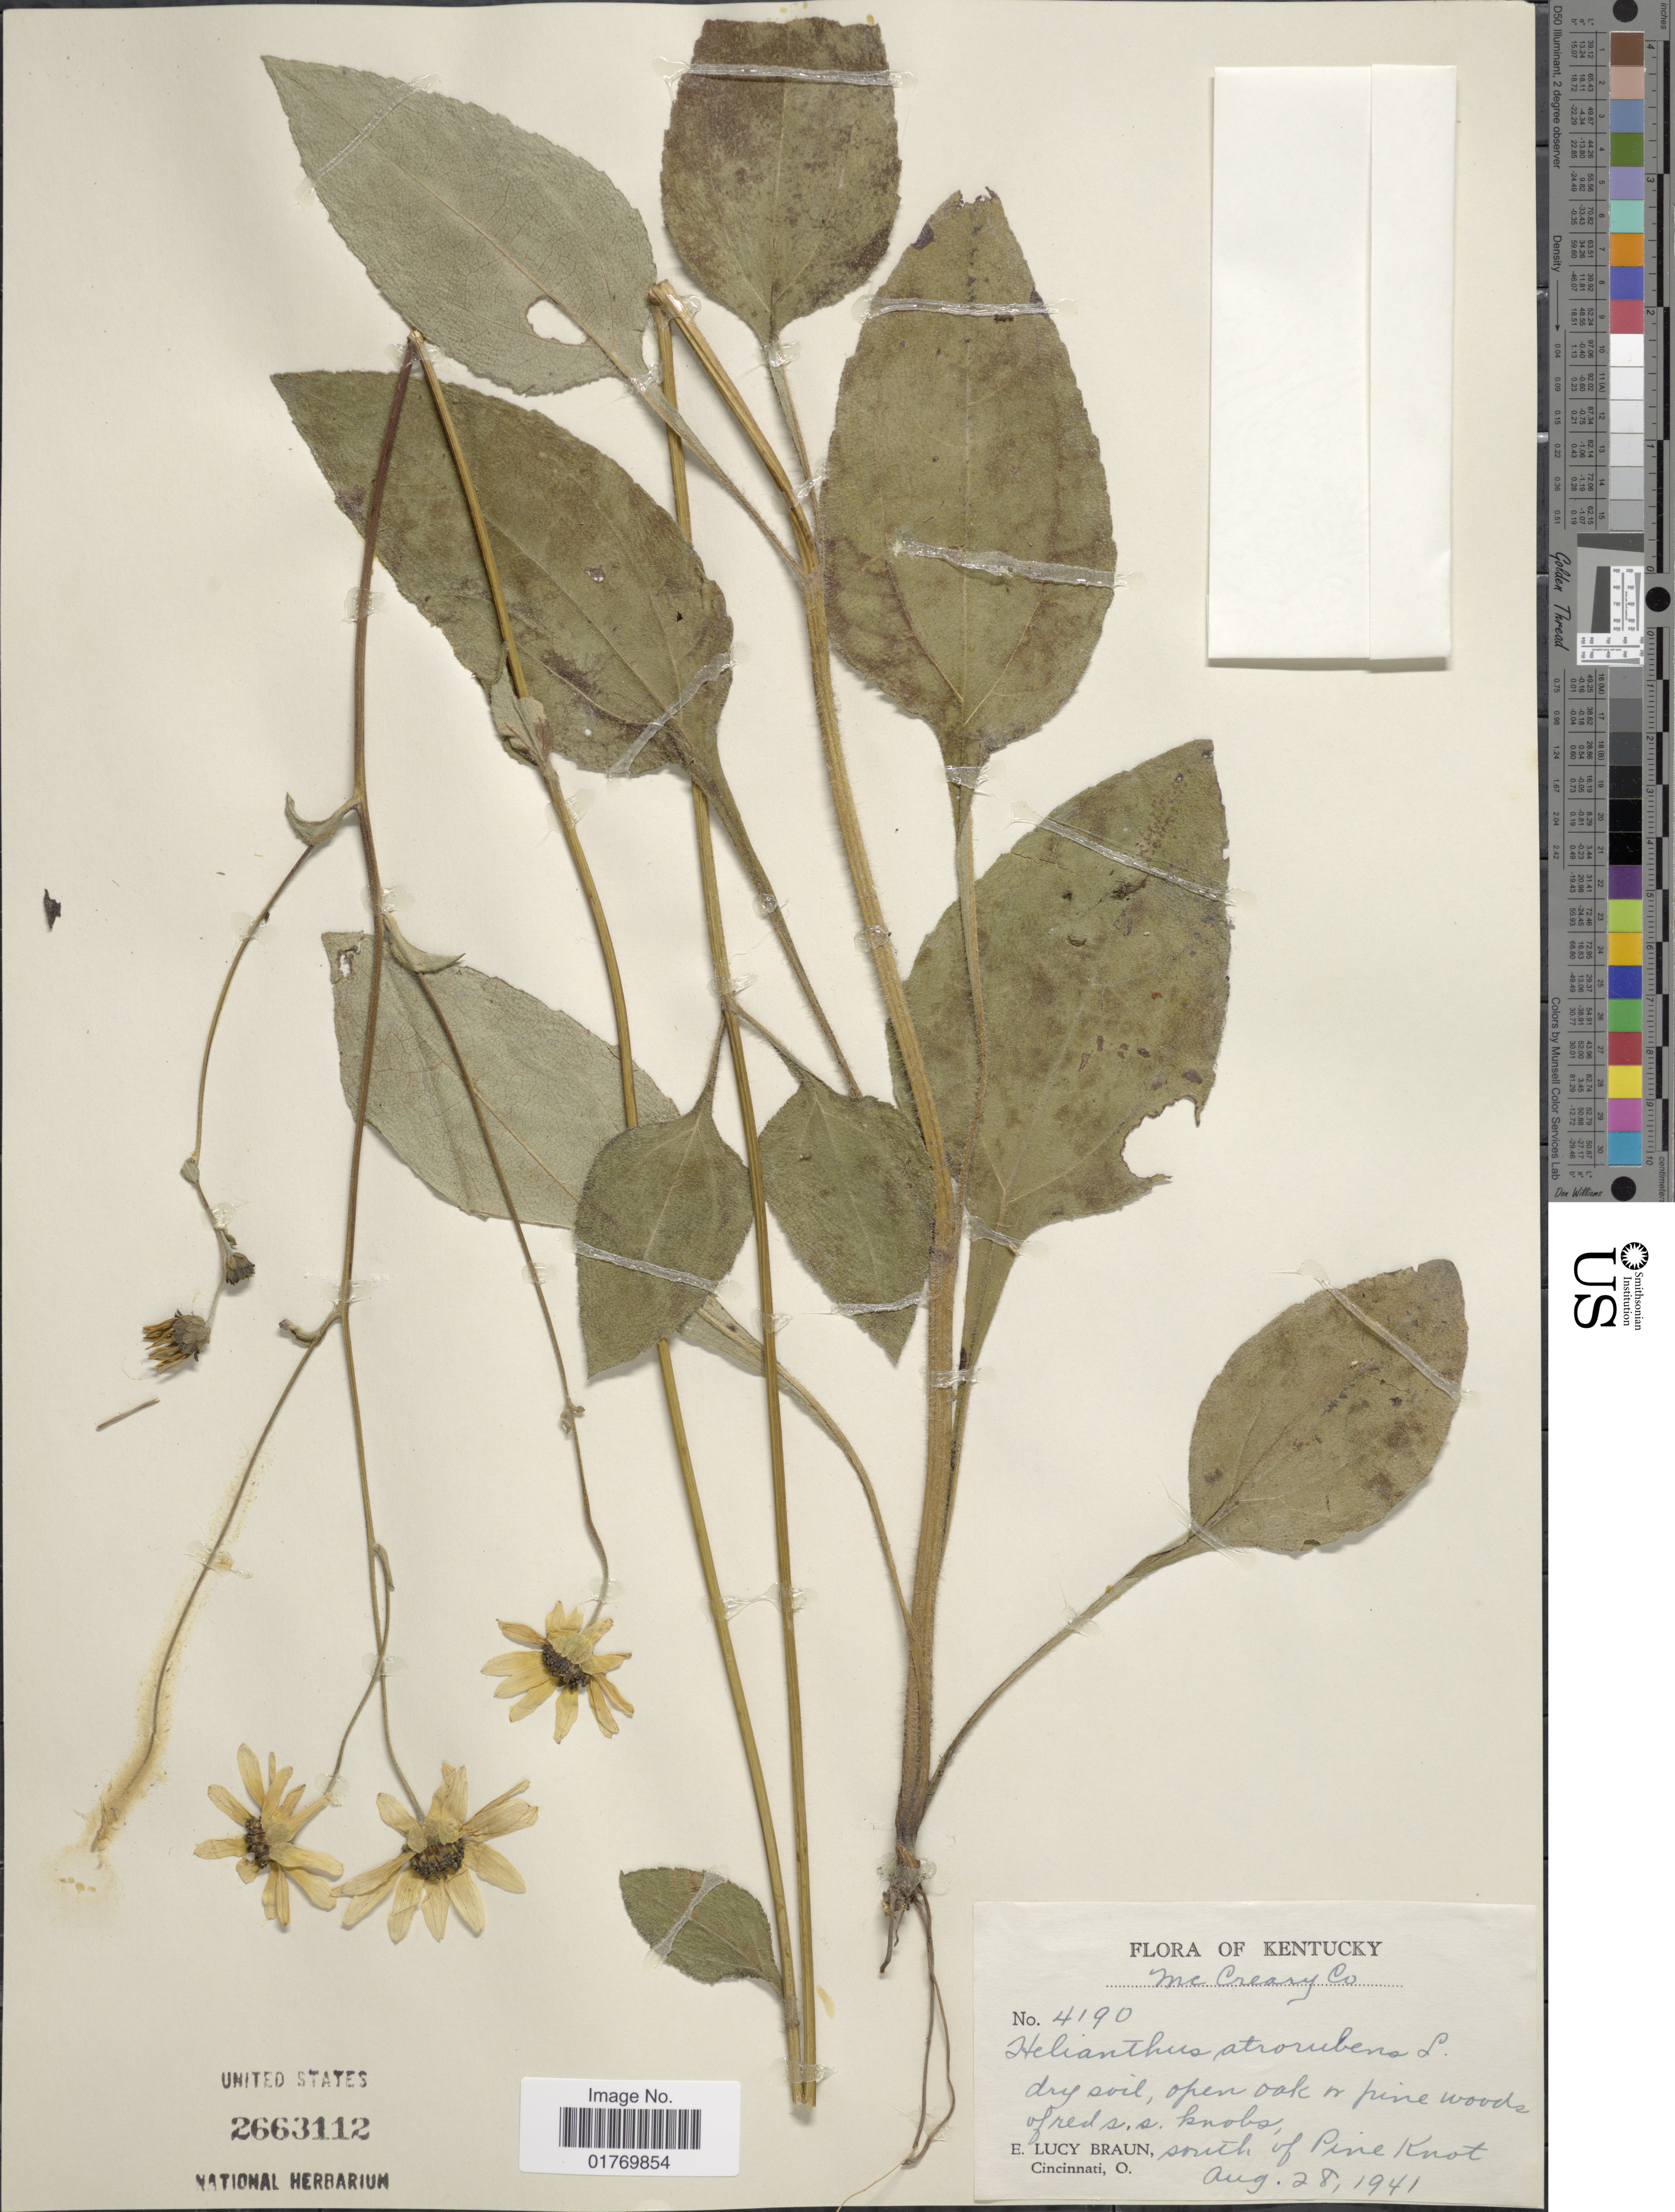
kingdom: Plantae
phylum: Tracheophyta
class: Magnoliopsida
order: Asterales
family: Asteraceae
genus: Helianthus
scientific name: Helianthus atrorubens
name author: L.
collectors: E. L. Braun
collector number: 4190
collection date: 1941-08-28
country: United States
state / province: Kentucky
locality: McCreary Co., South of Pine Knot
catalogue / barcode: US 2663112